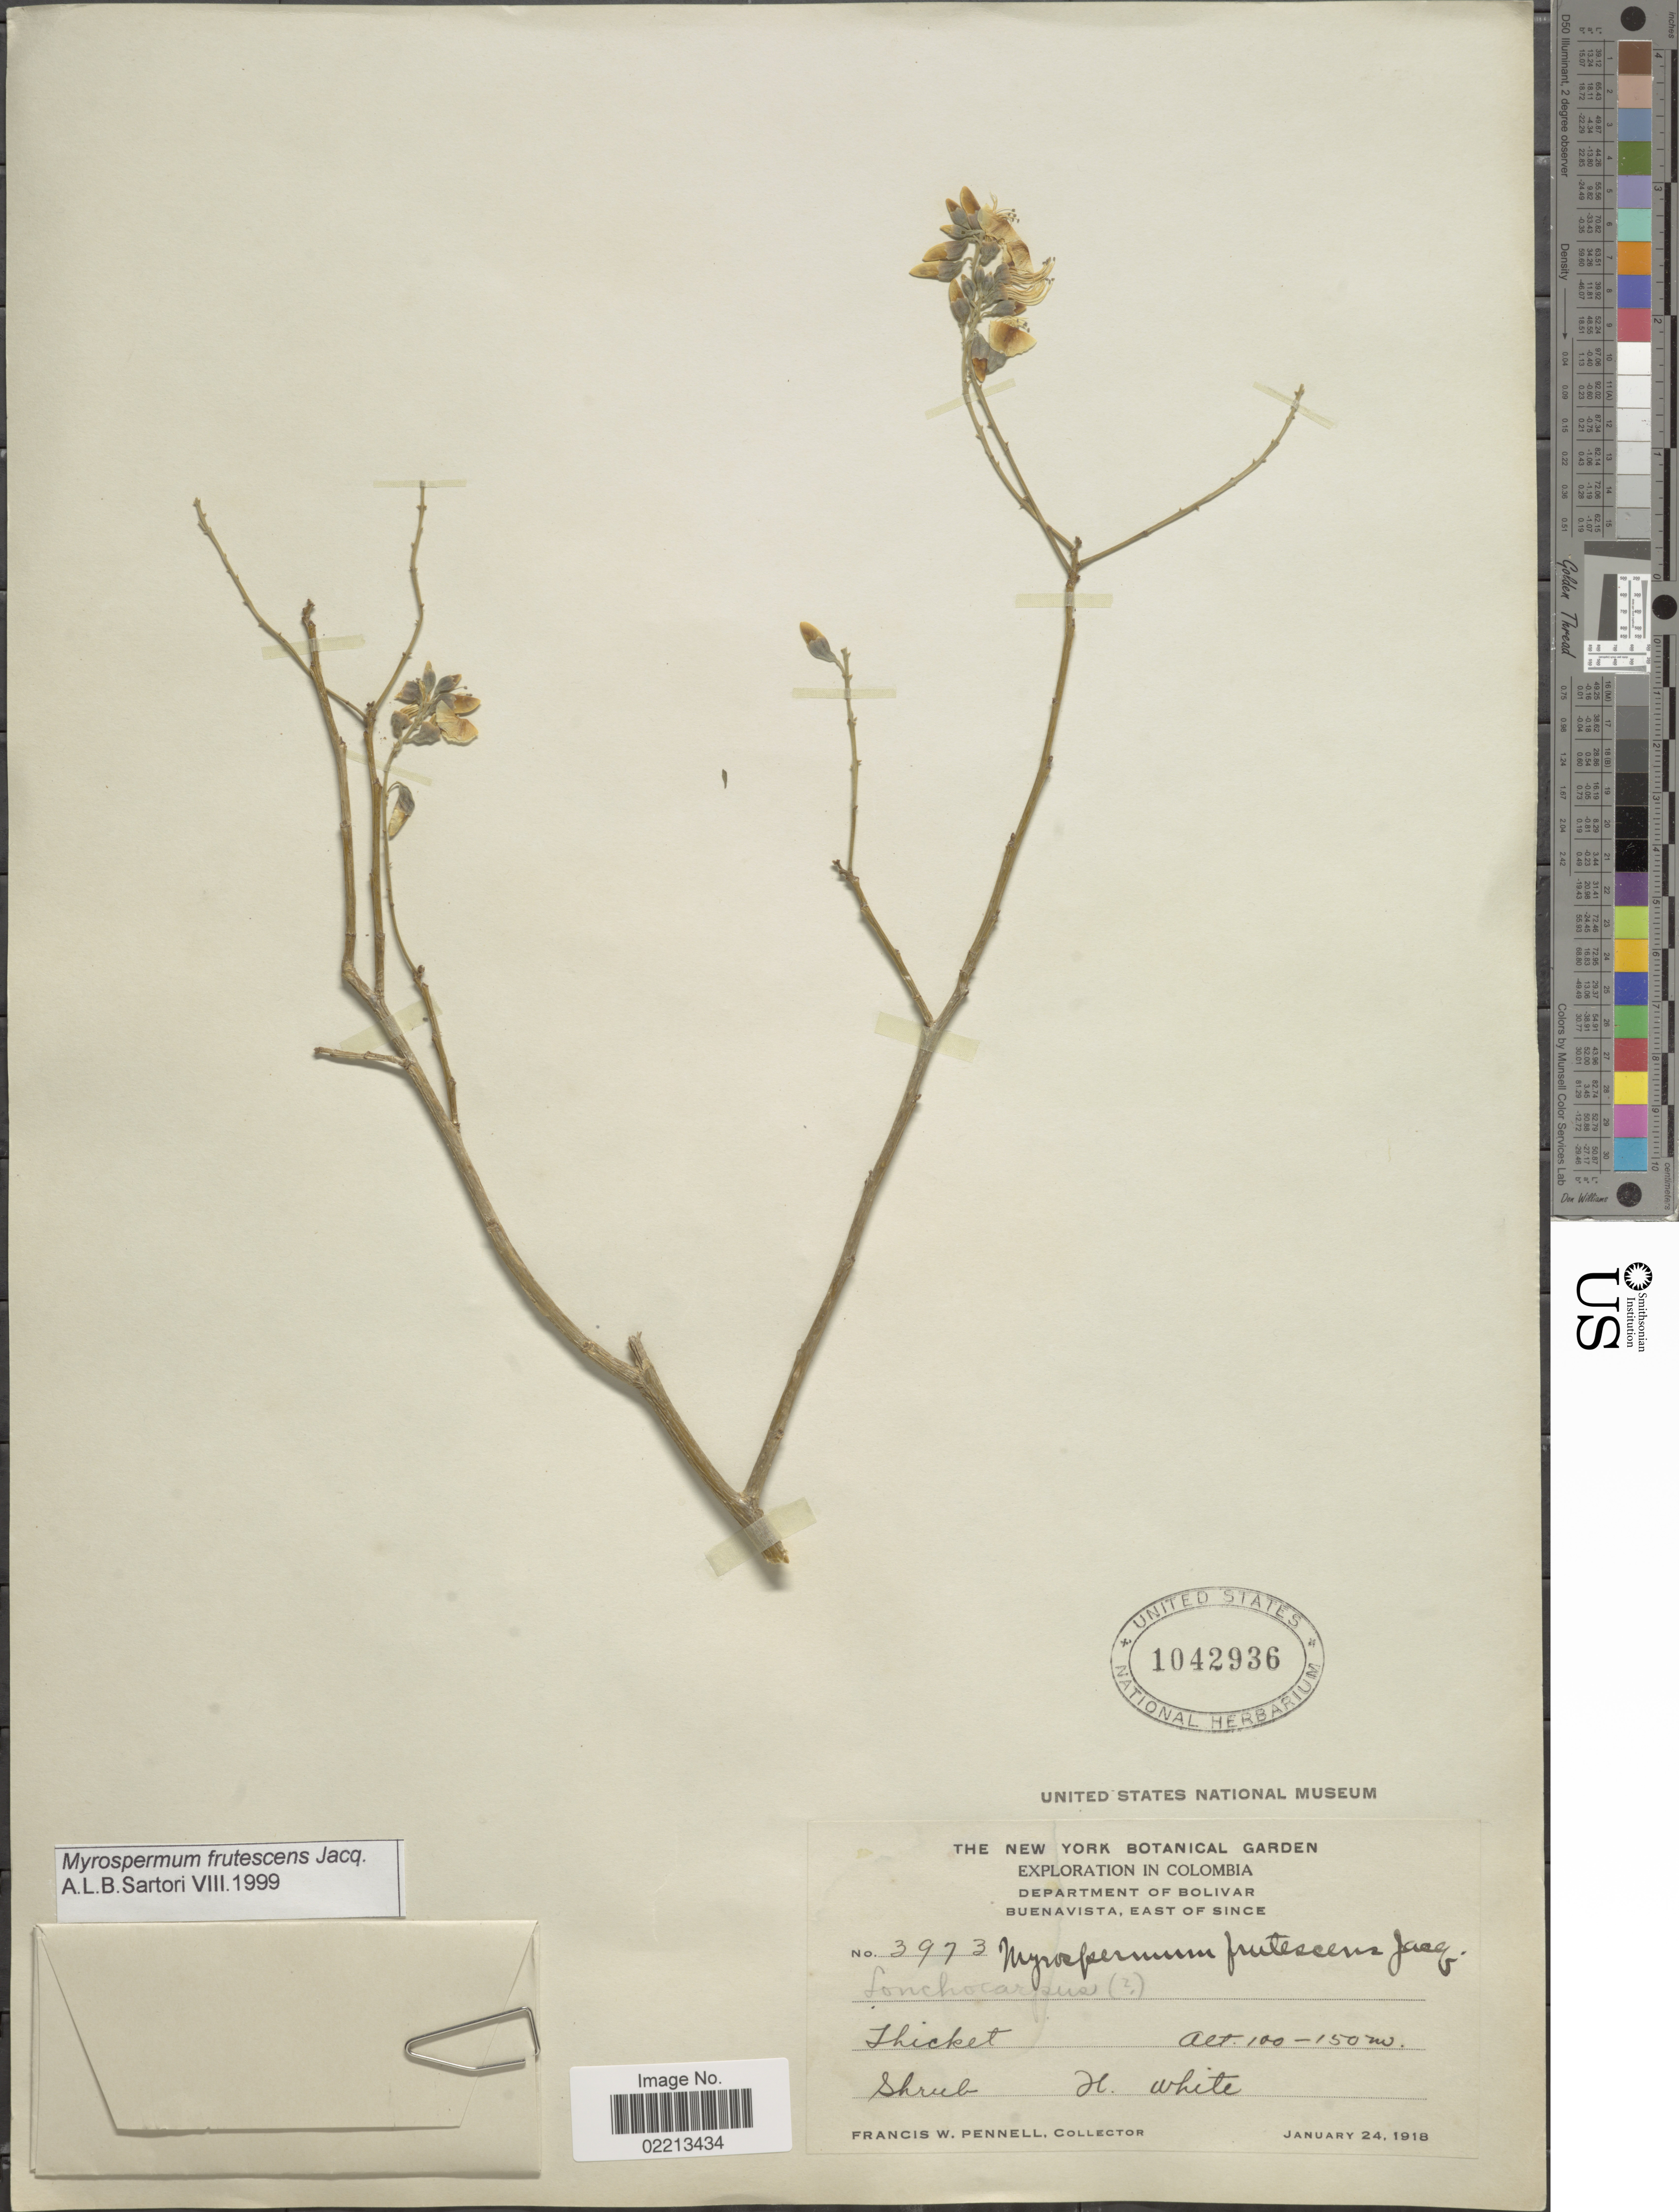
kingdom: Plantae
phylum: Tracheophyta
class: Magnoliopsida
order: Fabales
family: Fabaceae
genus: Myrospermum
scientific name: Myrospermum frutescens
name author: Jacq.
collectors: F. W. Pennell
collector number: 3973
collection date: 1918-01-24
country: Colombia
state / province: Bolívar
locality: Buenavista, east of since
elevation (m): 100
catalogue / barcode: US 1042936